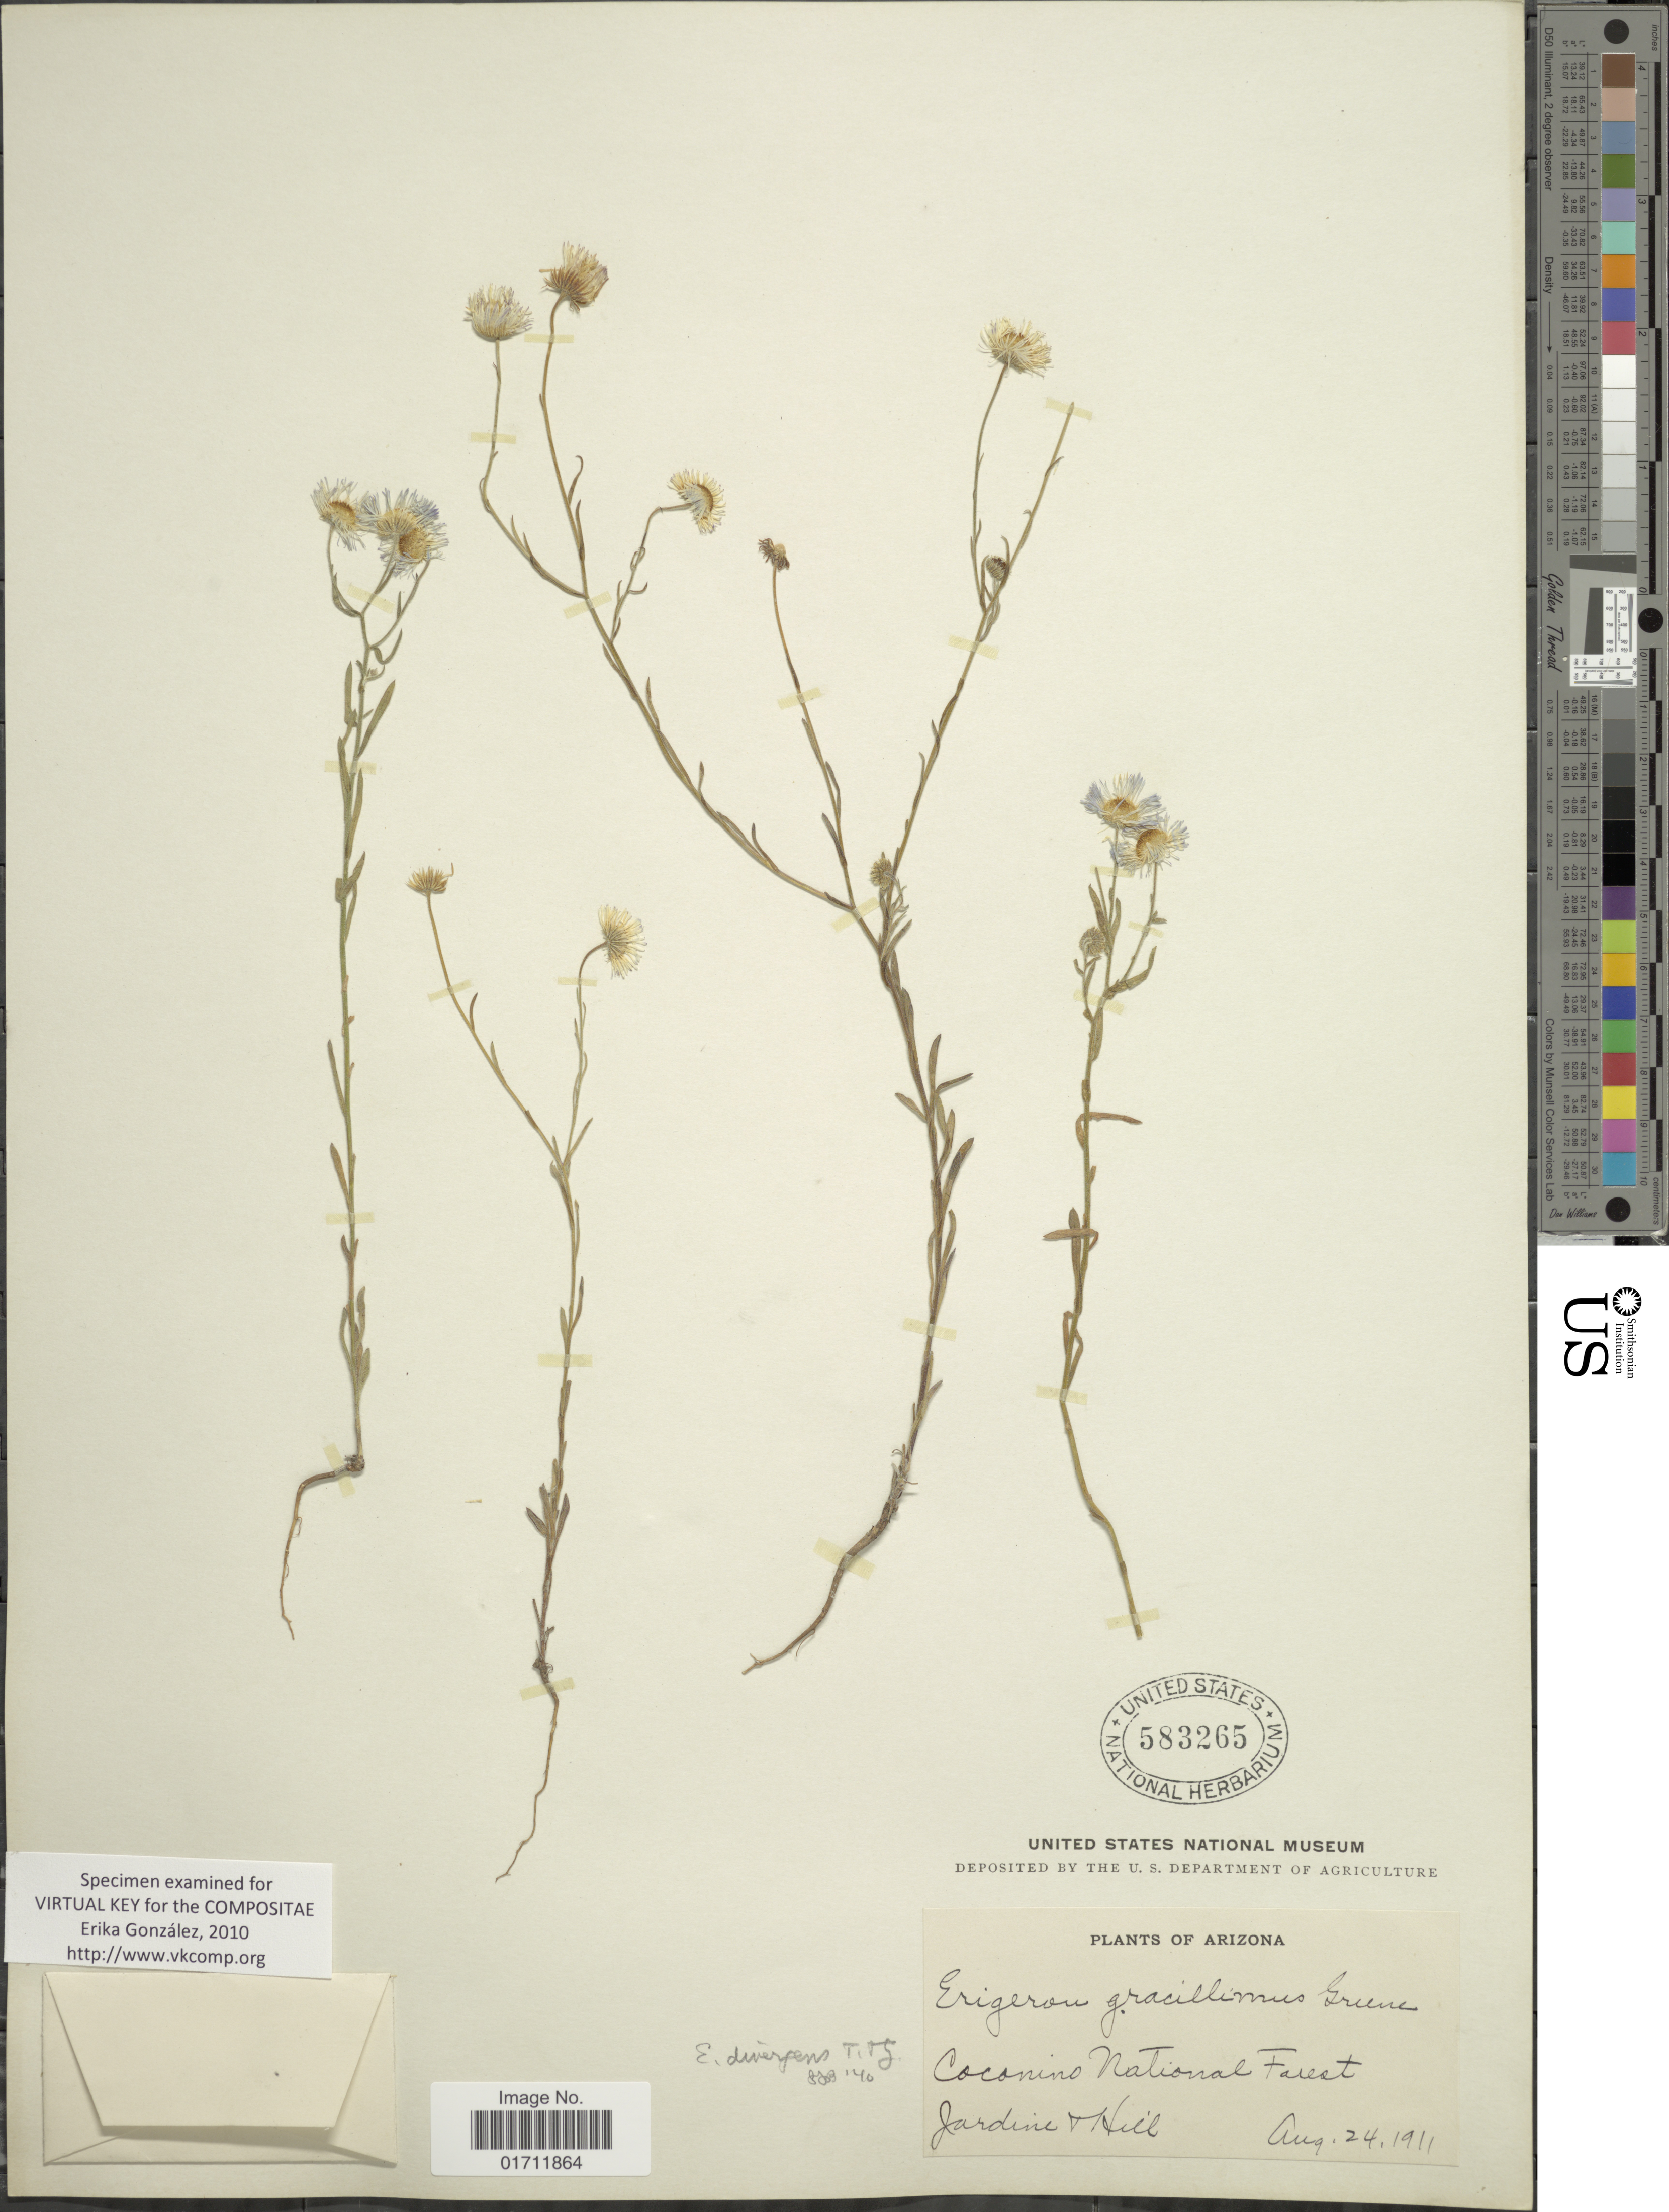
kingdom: Plantae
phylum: Tracheophyta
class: Magnoliopsida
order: Asterales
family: Asteraceae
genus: Erigeron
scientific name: Erigeron divergens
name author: Torr. & A. Gray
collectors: -. Jardine & Hill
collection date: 1911-08-24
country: United States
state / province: Arizona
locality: Coconino National Forest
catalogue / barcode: US 583265